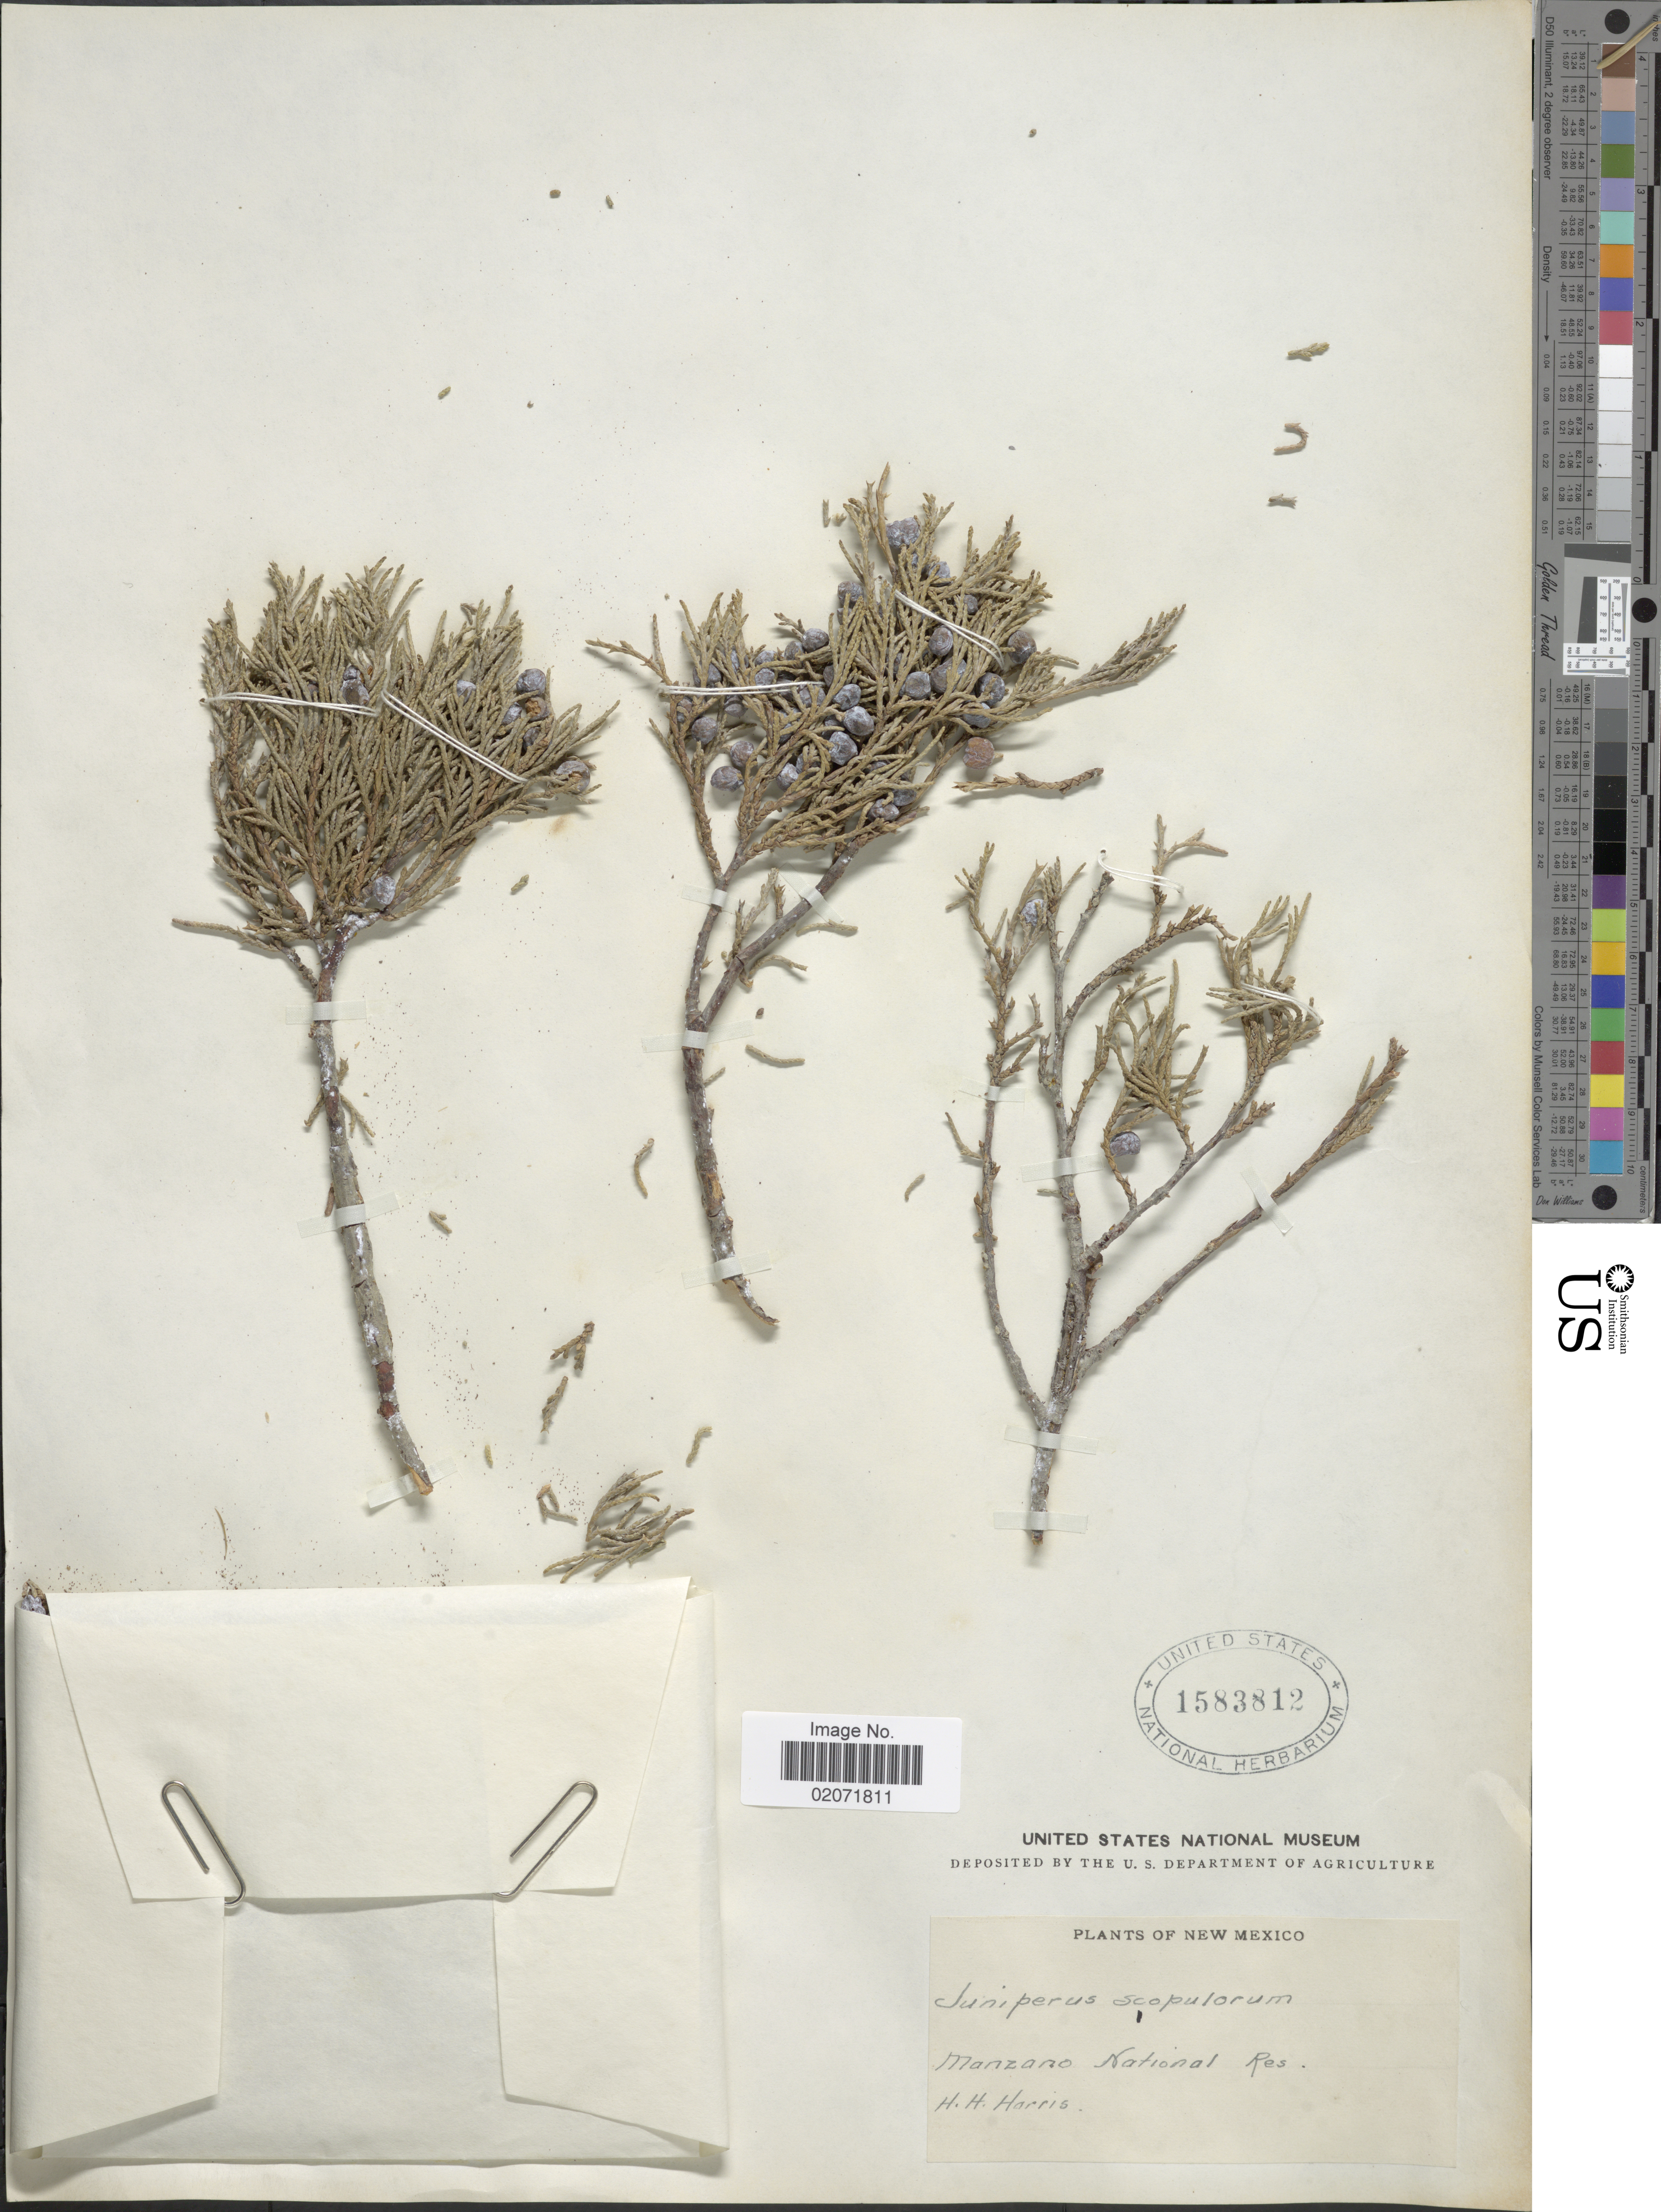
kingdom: Plantae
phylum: Tracheophyta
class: Pinopsida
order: Pinales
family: Cupressaceae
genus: Juniperus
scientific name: Juniperus scopulorum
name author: Sarg.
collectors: H. H. Harris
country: United States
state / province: New Mexico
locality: Manzano National Res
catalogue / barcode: US 1583812